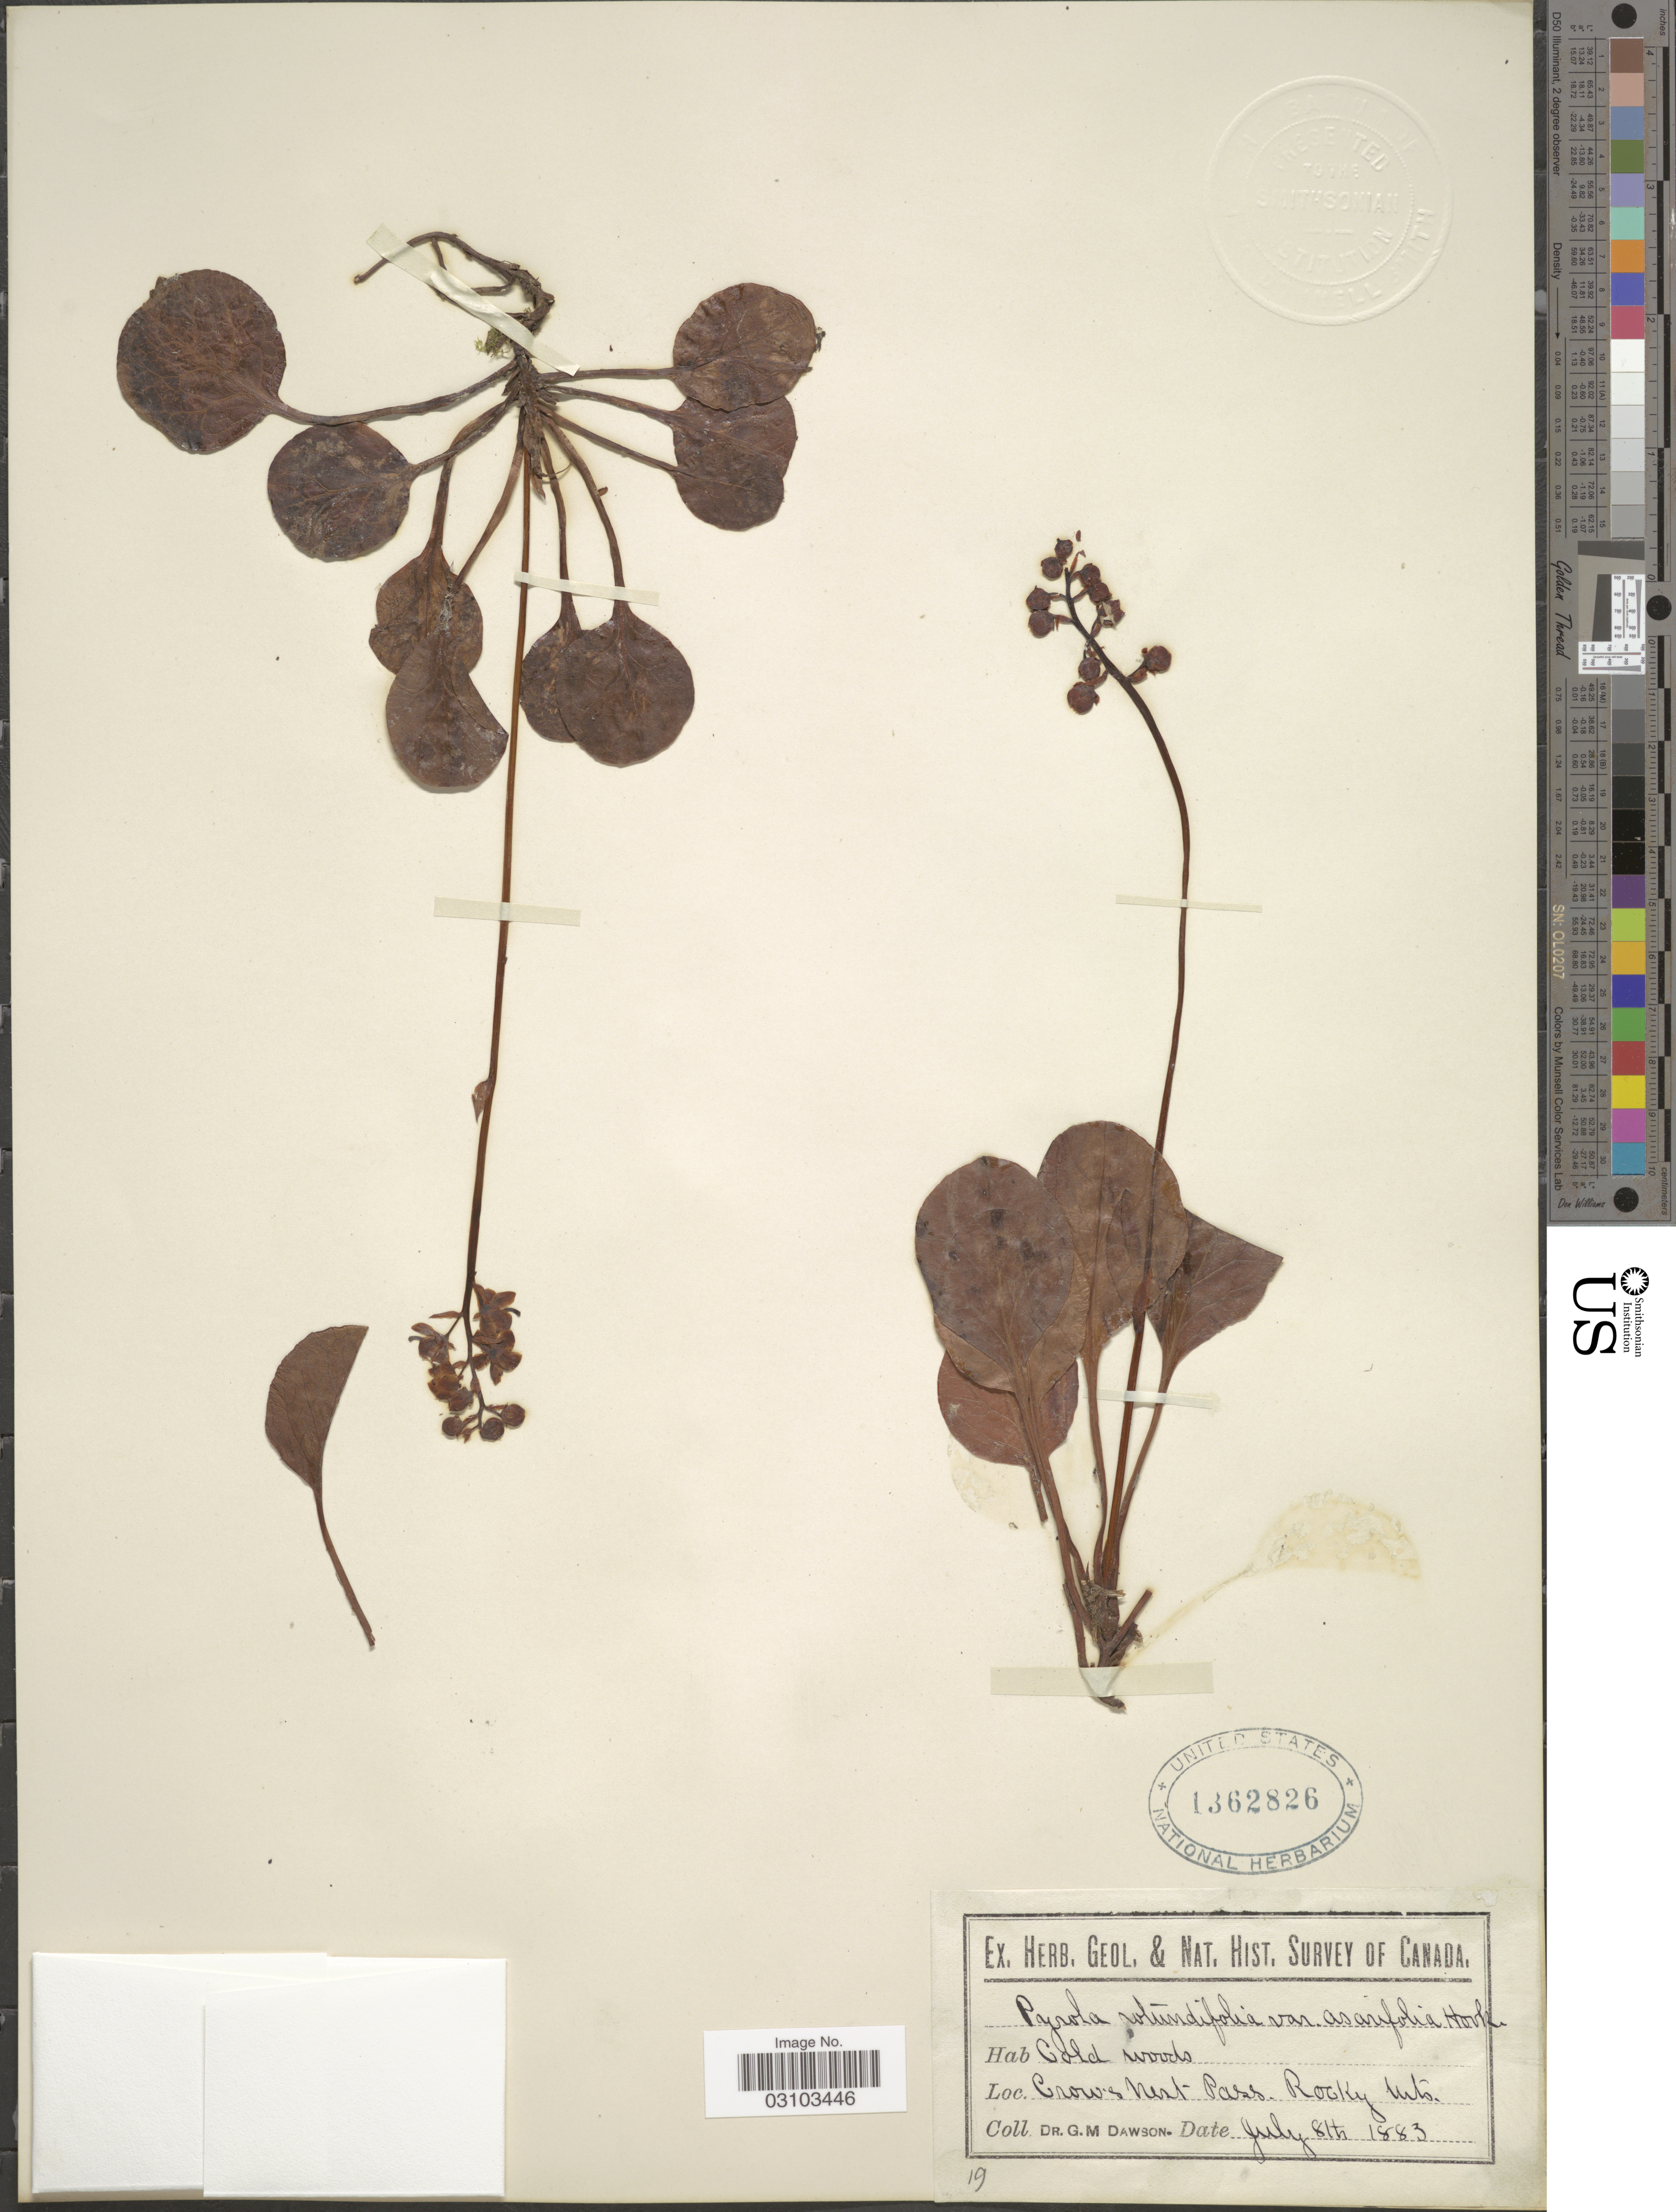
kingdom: Plantae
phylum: Tracheophyta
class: Magnoliopsida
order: Ericales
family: Ericaceae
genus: Pyrola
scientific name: Pyrola asarifolia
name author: Michx.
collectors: G. M. Dawson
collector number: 19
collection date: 1883-07-08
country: Canada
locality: Crow's Nest Pass. Rocky Mts.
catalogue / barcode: US 1362826